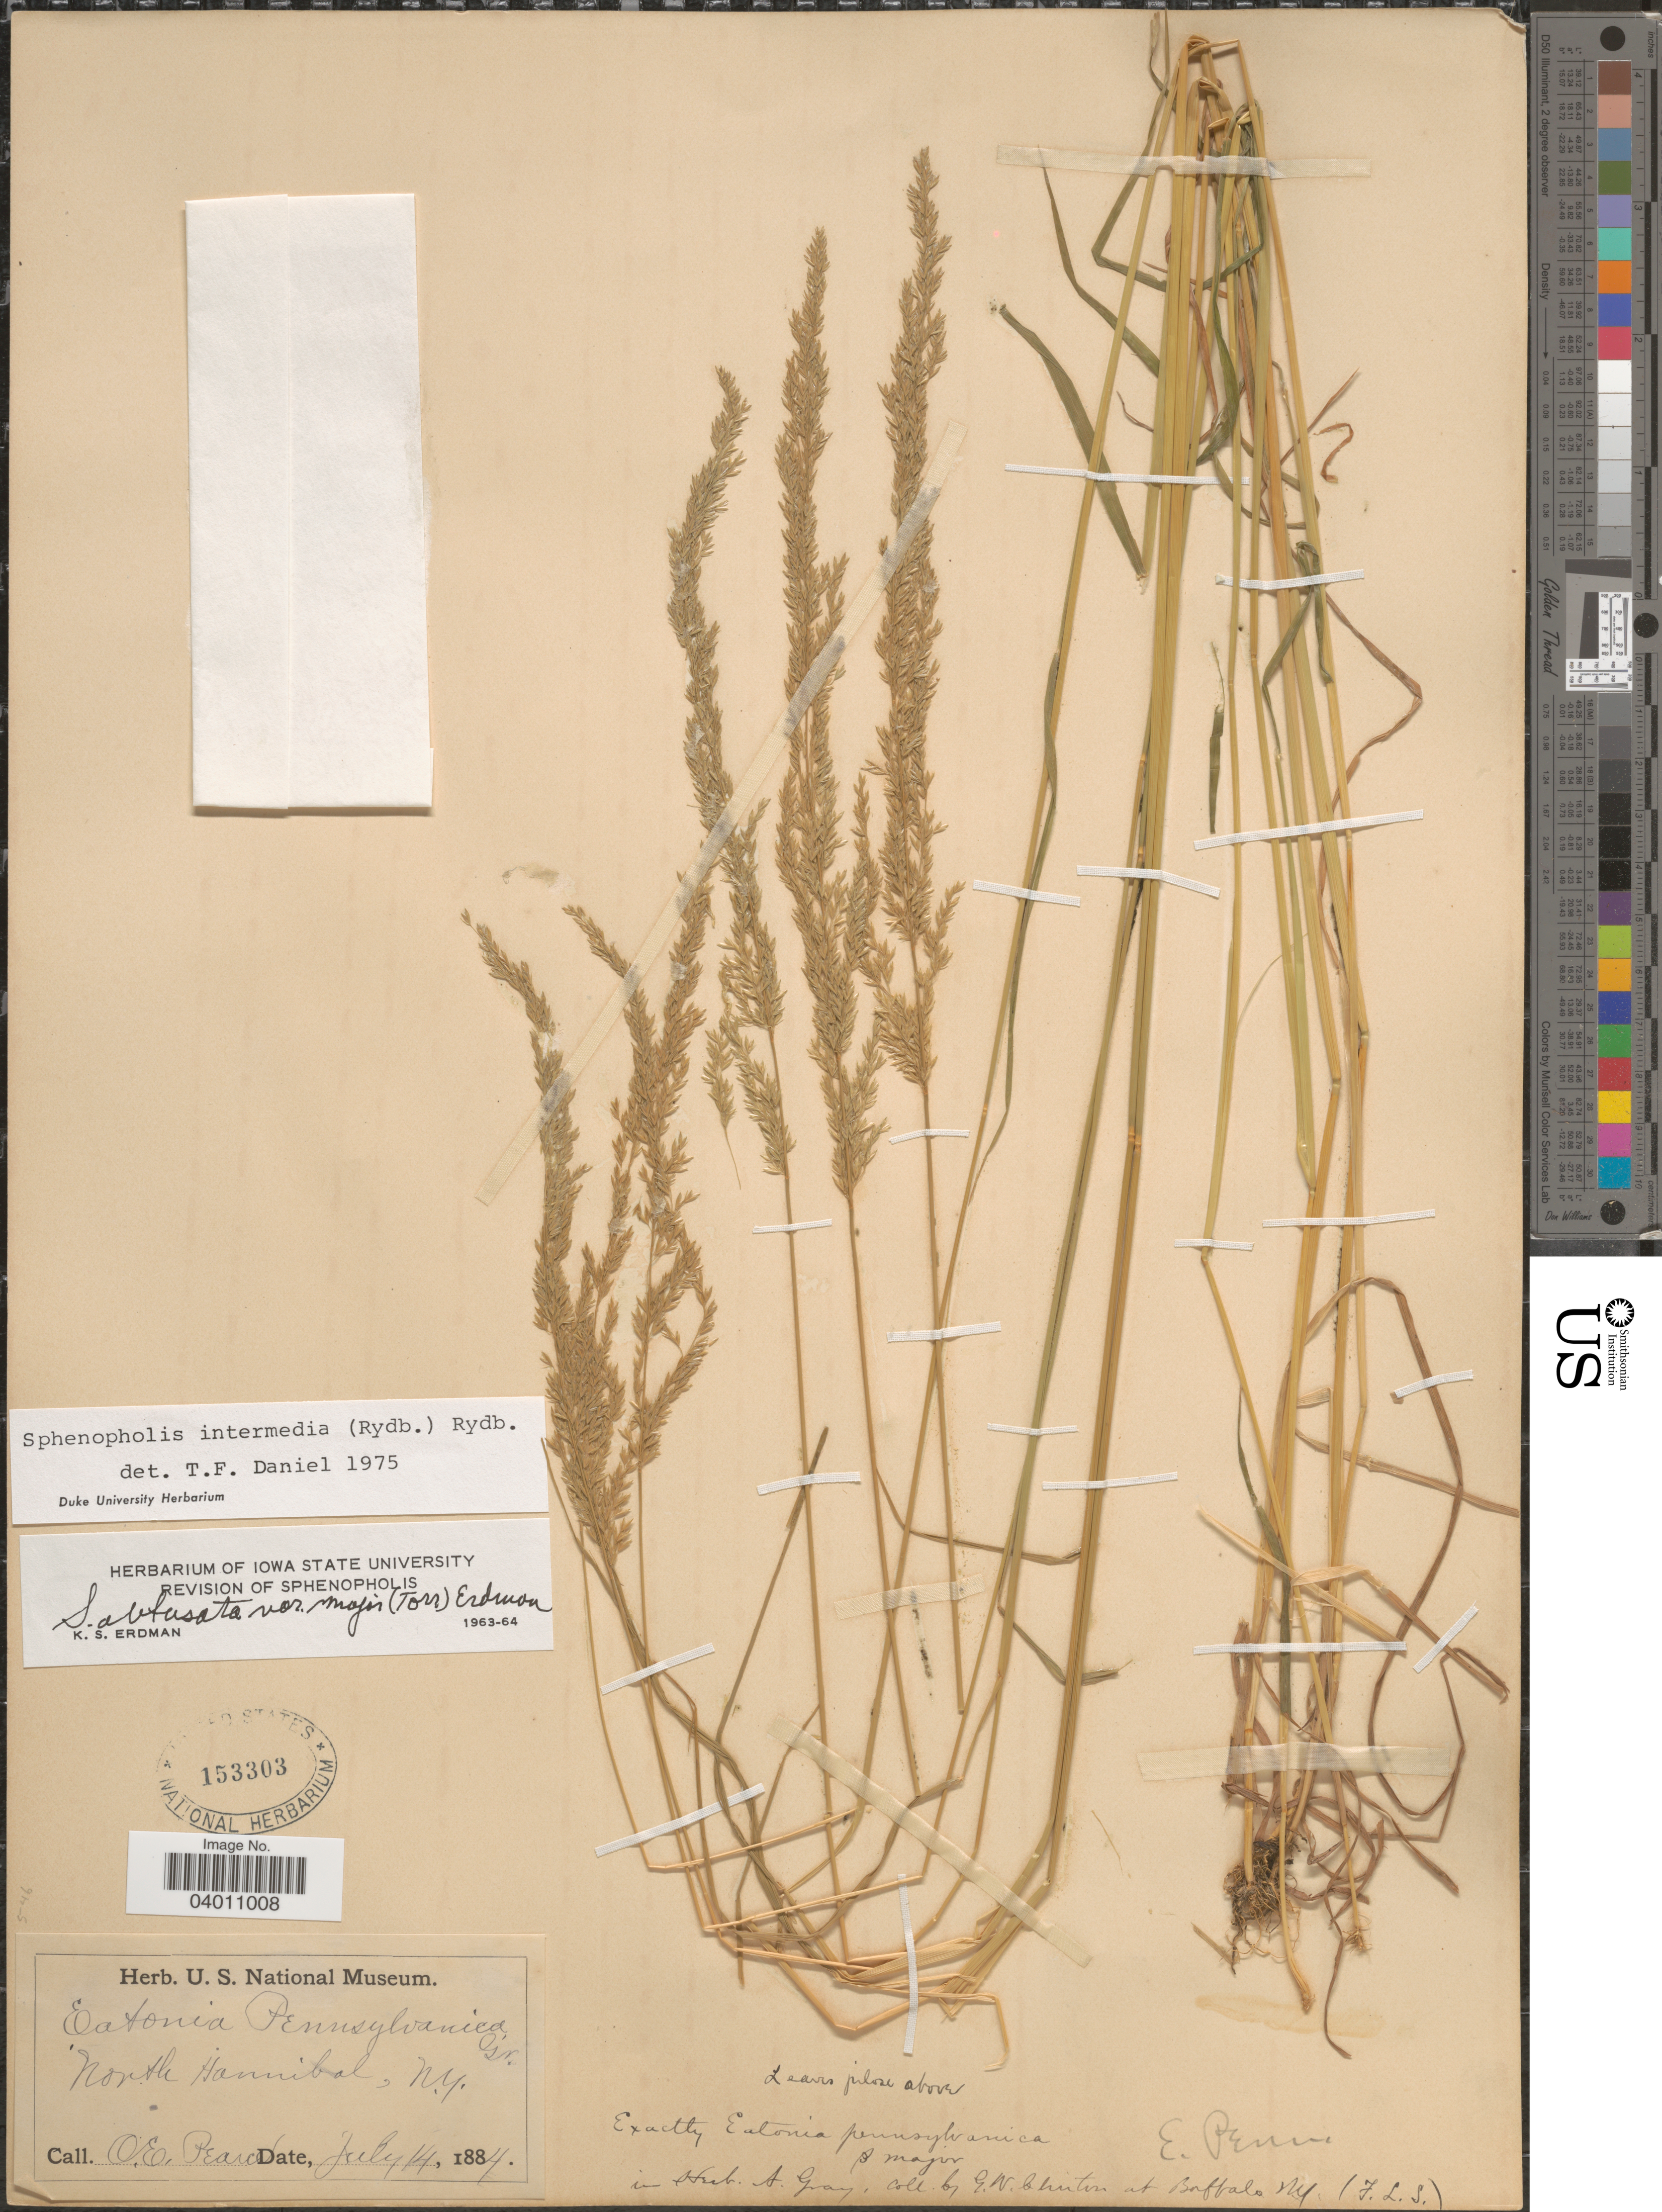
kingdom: Plantae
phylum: Tracheophyta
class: Liliopsida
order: Poales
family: Poaceae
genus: Sphenopholis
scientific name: Sphenopholis intermedia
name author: (Rydb.) Rydb.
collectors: O. E. Pearce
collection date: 1884-07-14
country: United States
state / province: New York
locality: North Hannibal.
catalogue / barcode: US 153303